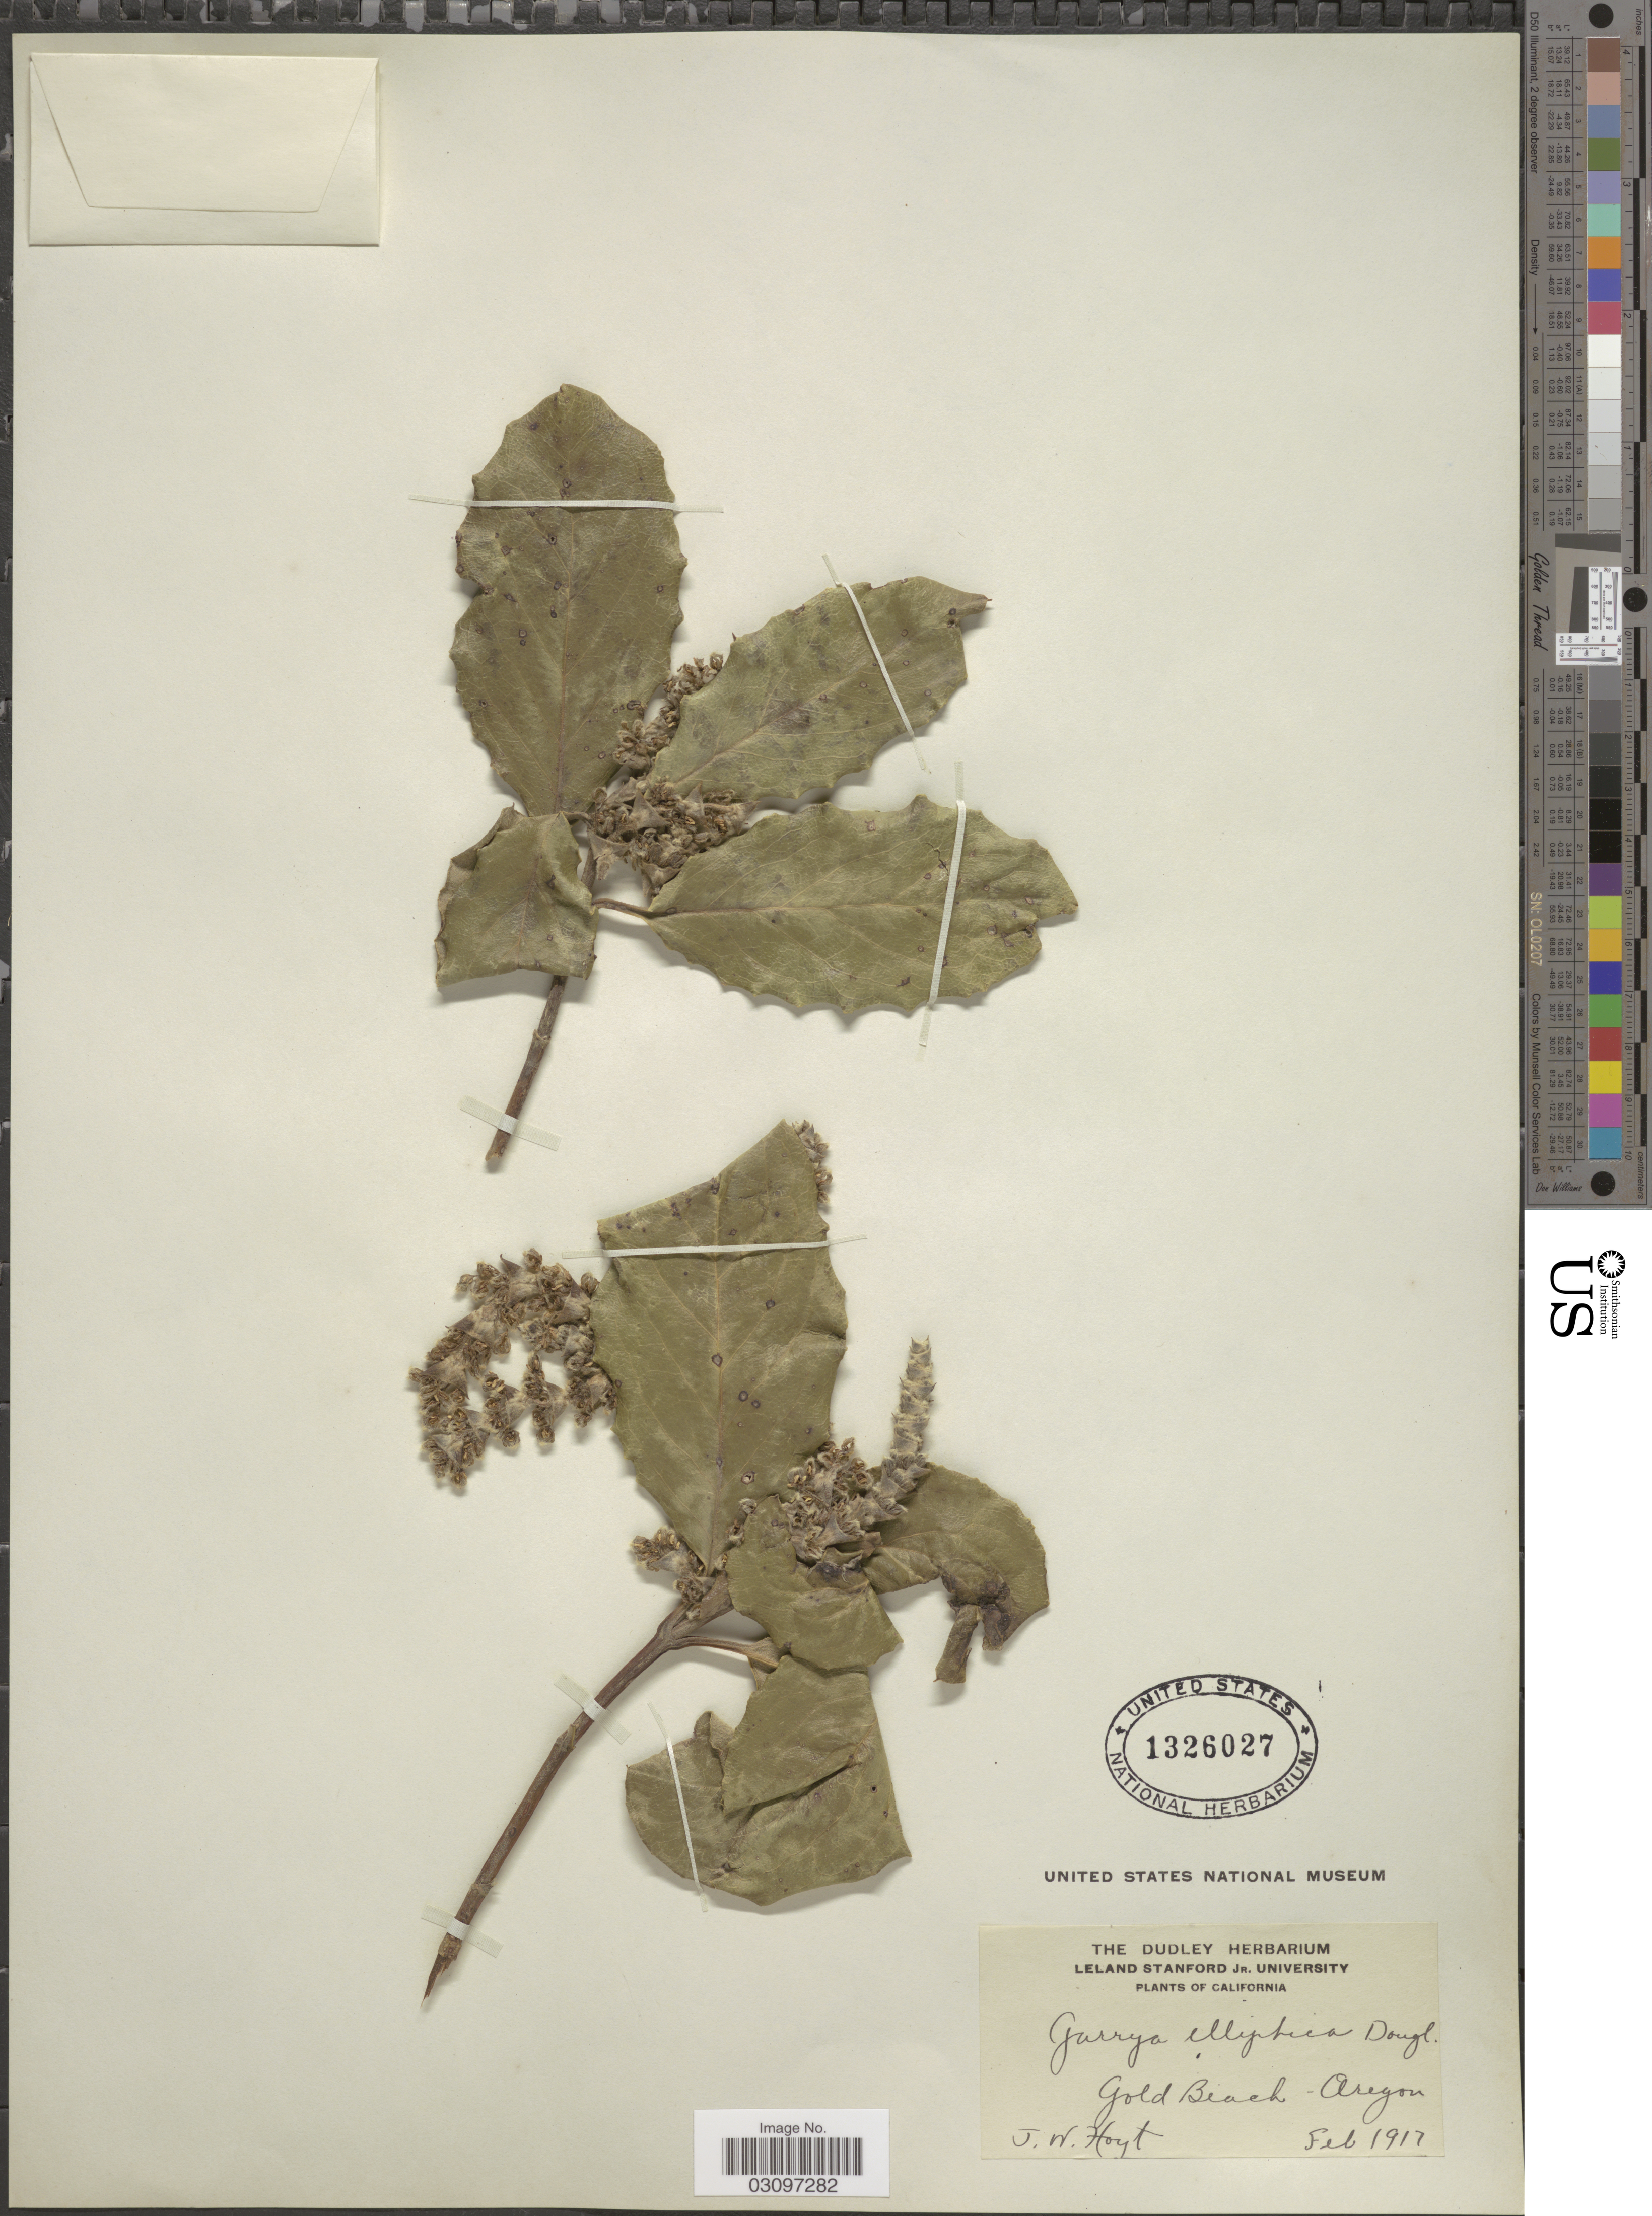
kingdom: Plantae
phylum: Tracheophyta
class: Magnoliopsida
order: Garryales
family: Garryaceae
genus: Garrya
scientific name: Garrya elliptica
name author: Douglas ex Lindl.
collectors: J. Hoyt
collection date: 1917-02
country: United States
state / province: Oregon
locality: Gold Beach.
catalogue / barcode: US 1326027